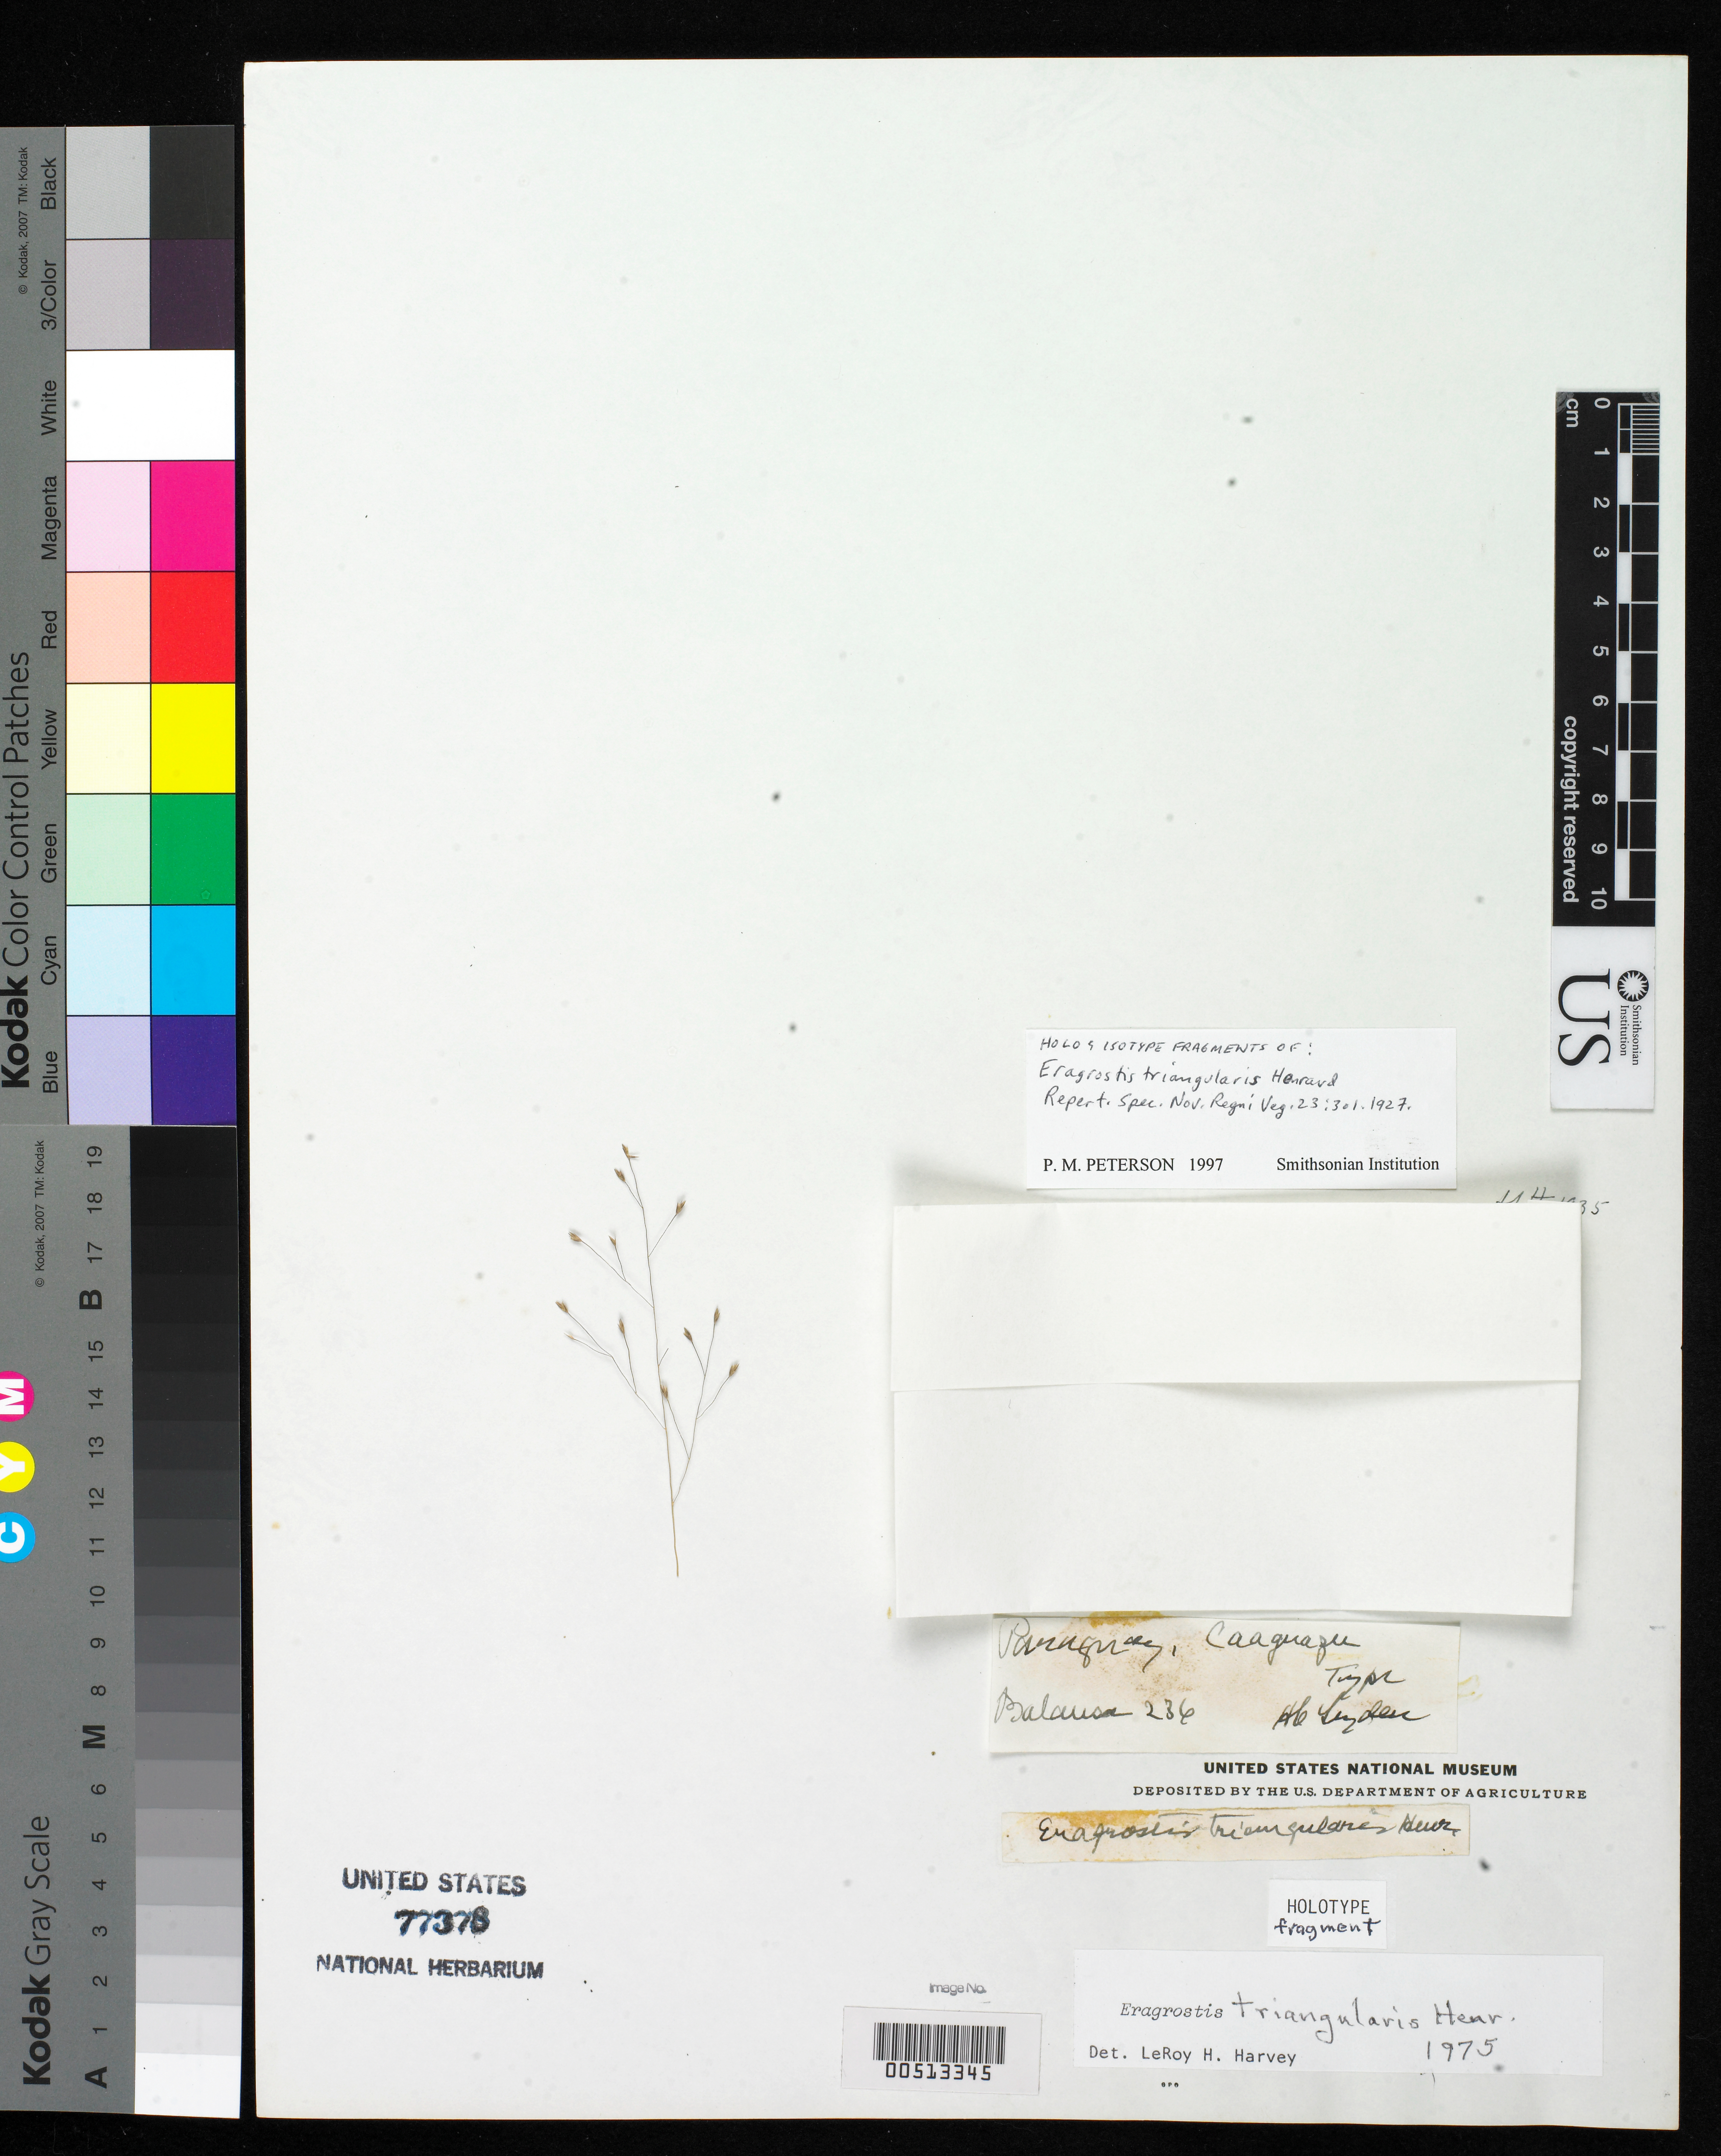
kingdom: Plantae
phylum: Tracheophyta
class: Liliopsida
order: Poales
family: Poaceae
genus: Eragrostis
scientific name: Eragrostis triangularis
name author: Henr.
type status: Type Fragment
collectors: B. Balansa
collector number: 236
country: Paraguay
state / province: Caaguazú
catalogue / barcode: US 77378